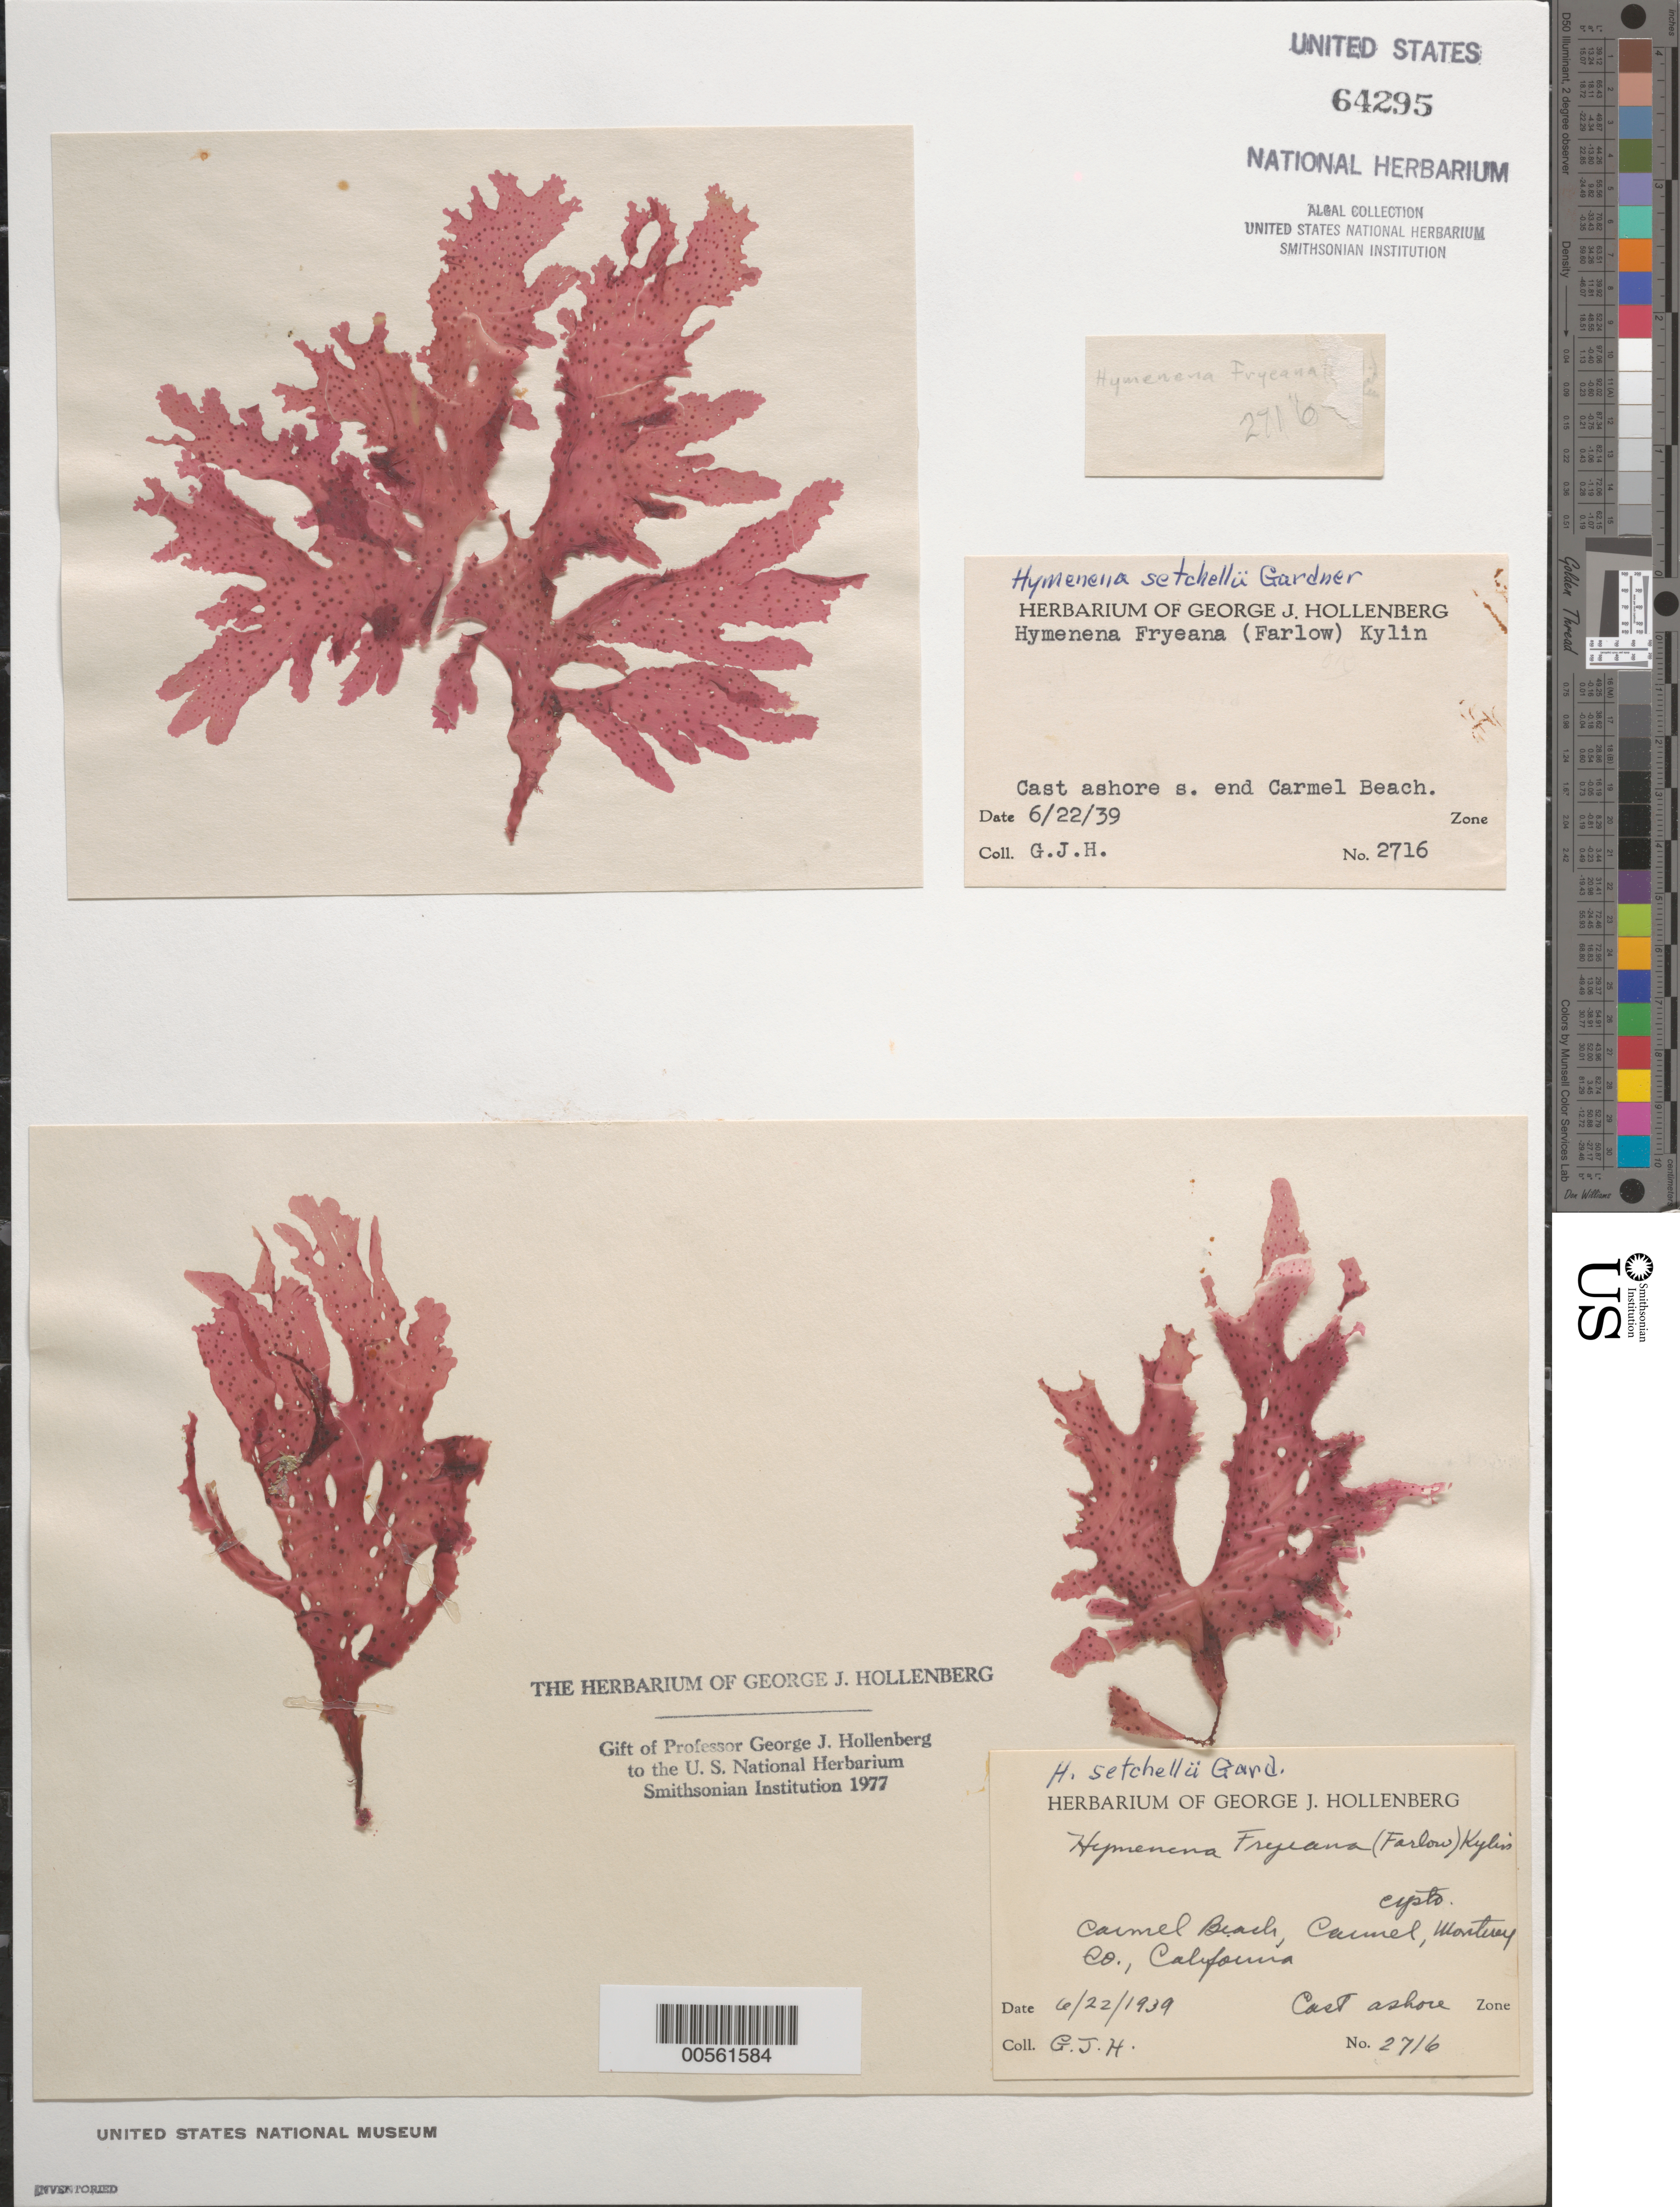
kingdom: Plantae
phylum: Rhodophyta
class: Florideophyceae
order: Ceramiales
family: Delesseriaceae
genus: Hymenena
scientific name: Hymenena setchellii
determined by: Hollenberg, George J.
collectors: G. Hollenberg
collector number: GJH 2716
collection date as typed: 22 Jun 1939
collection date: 1939-06-22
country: United States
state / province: California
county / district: Monterey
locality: Carmel Beach, Carmel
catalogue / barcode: US 64295